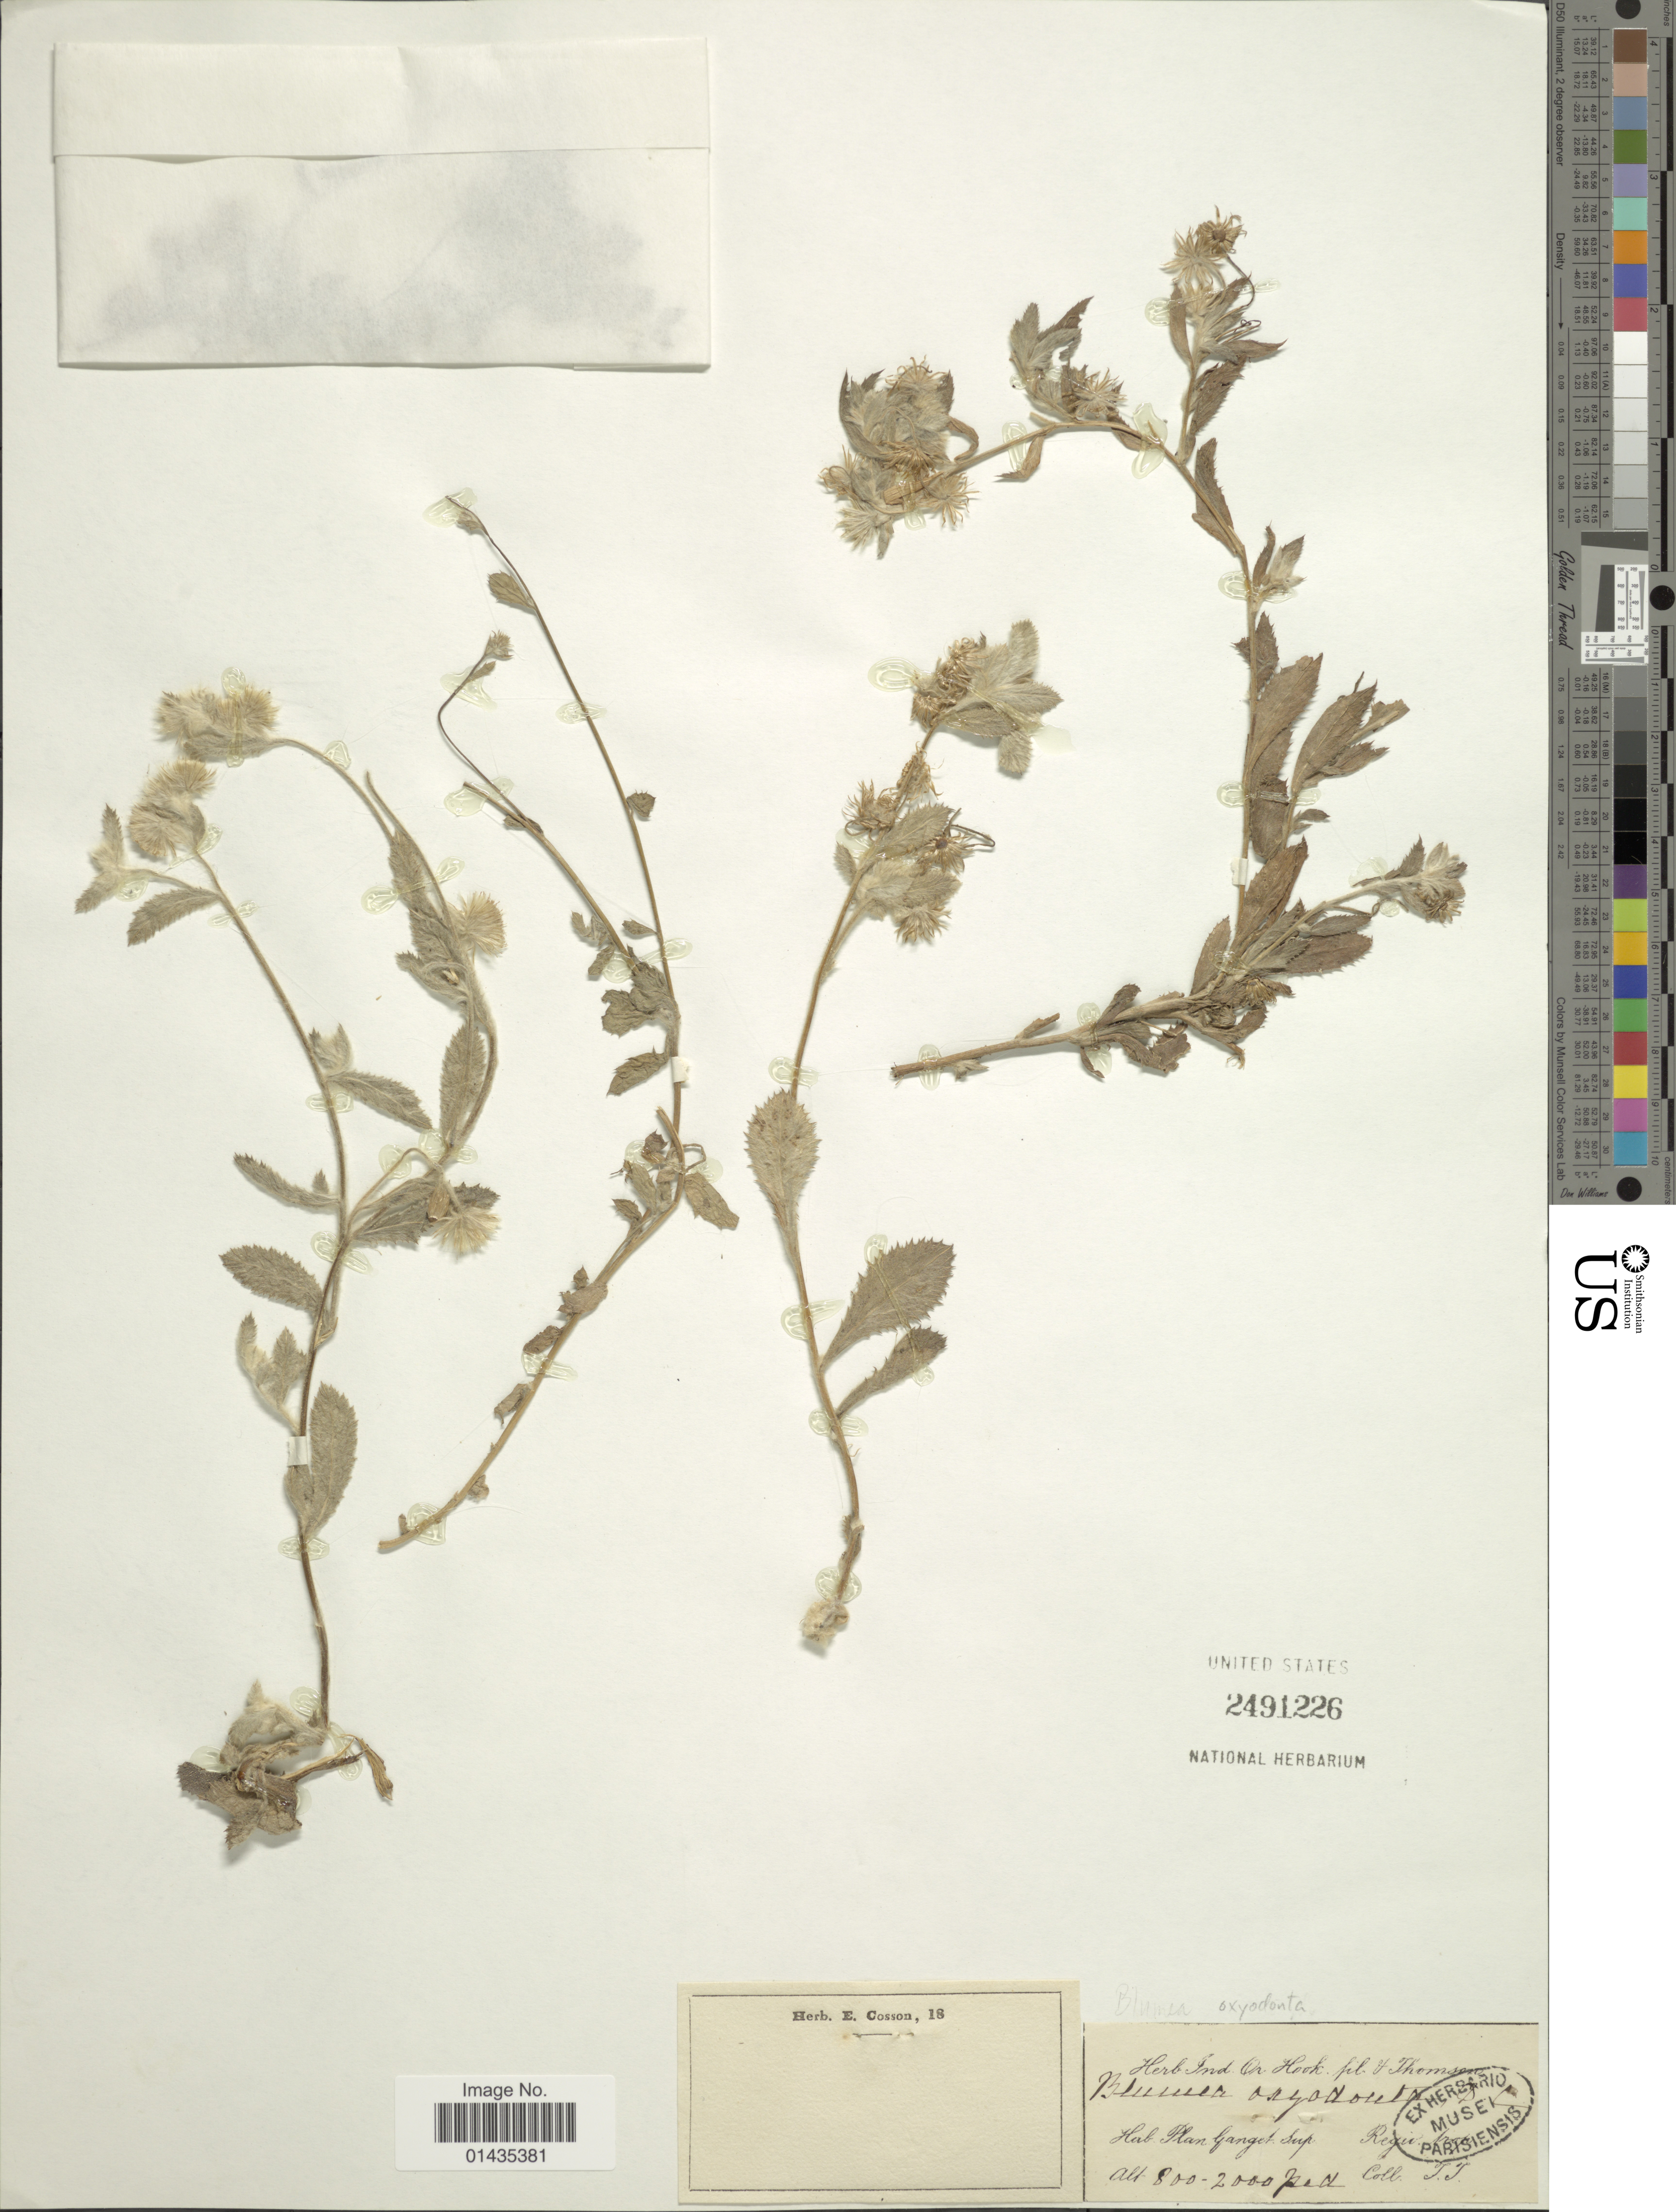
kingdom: Plantae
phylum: Tracheophyta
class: Magnoliopsida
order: Asterales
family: Asteraceae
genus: Blumea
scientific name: Blumea oxyodonta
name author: DC.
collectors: T. Thomson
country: India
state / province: Uttar Pradesh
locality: Plan Ganget Sup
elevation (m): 244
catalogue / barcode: US 2491226